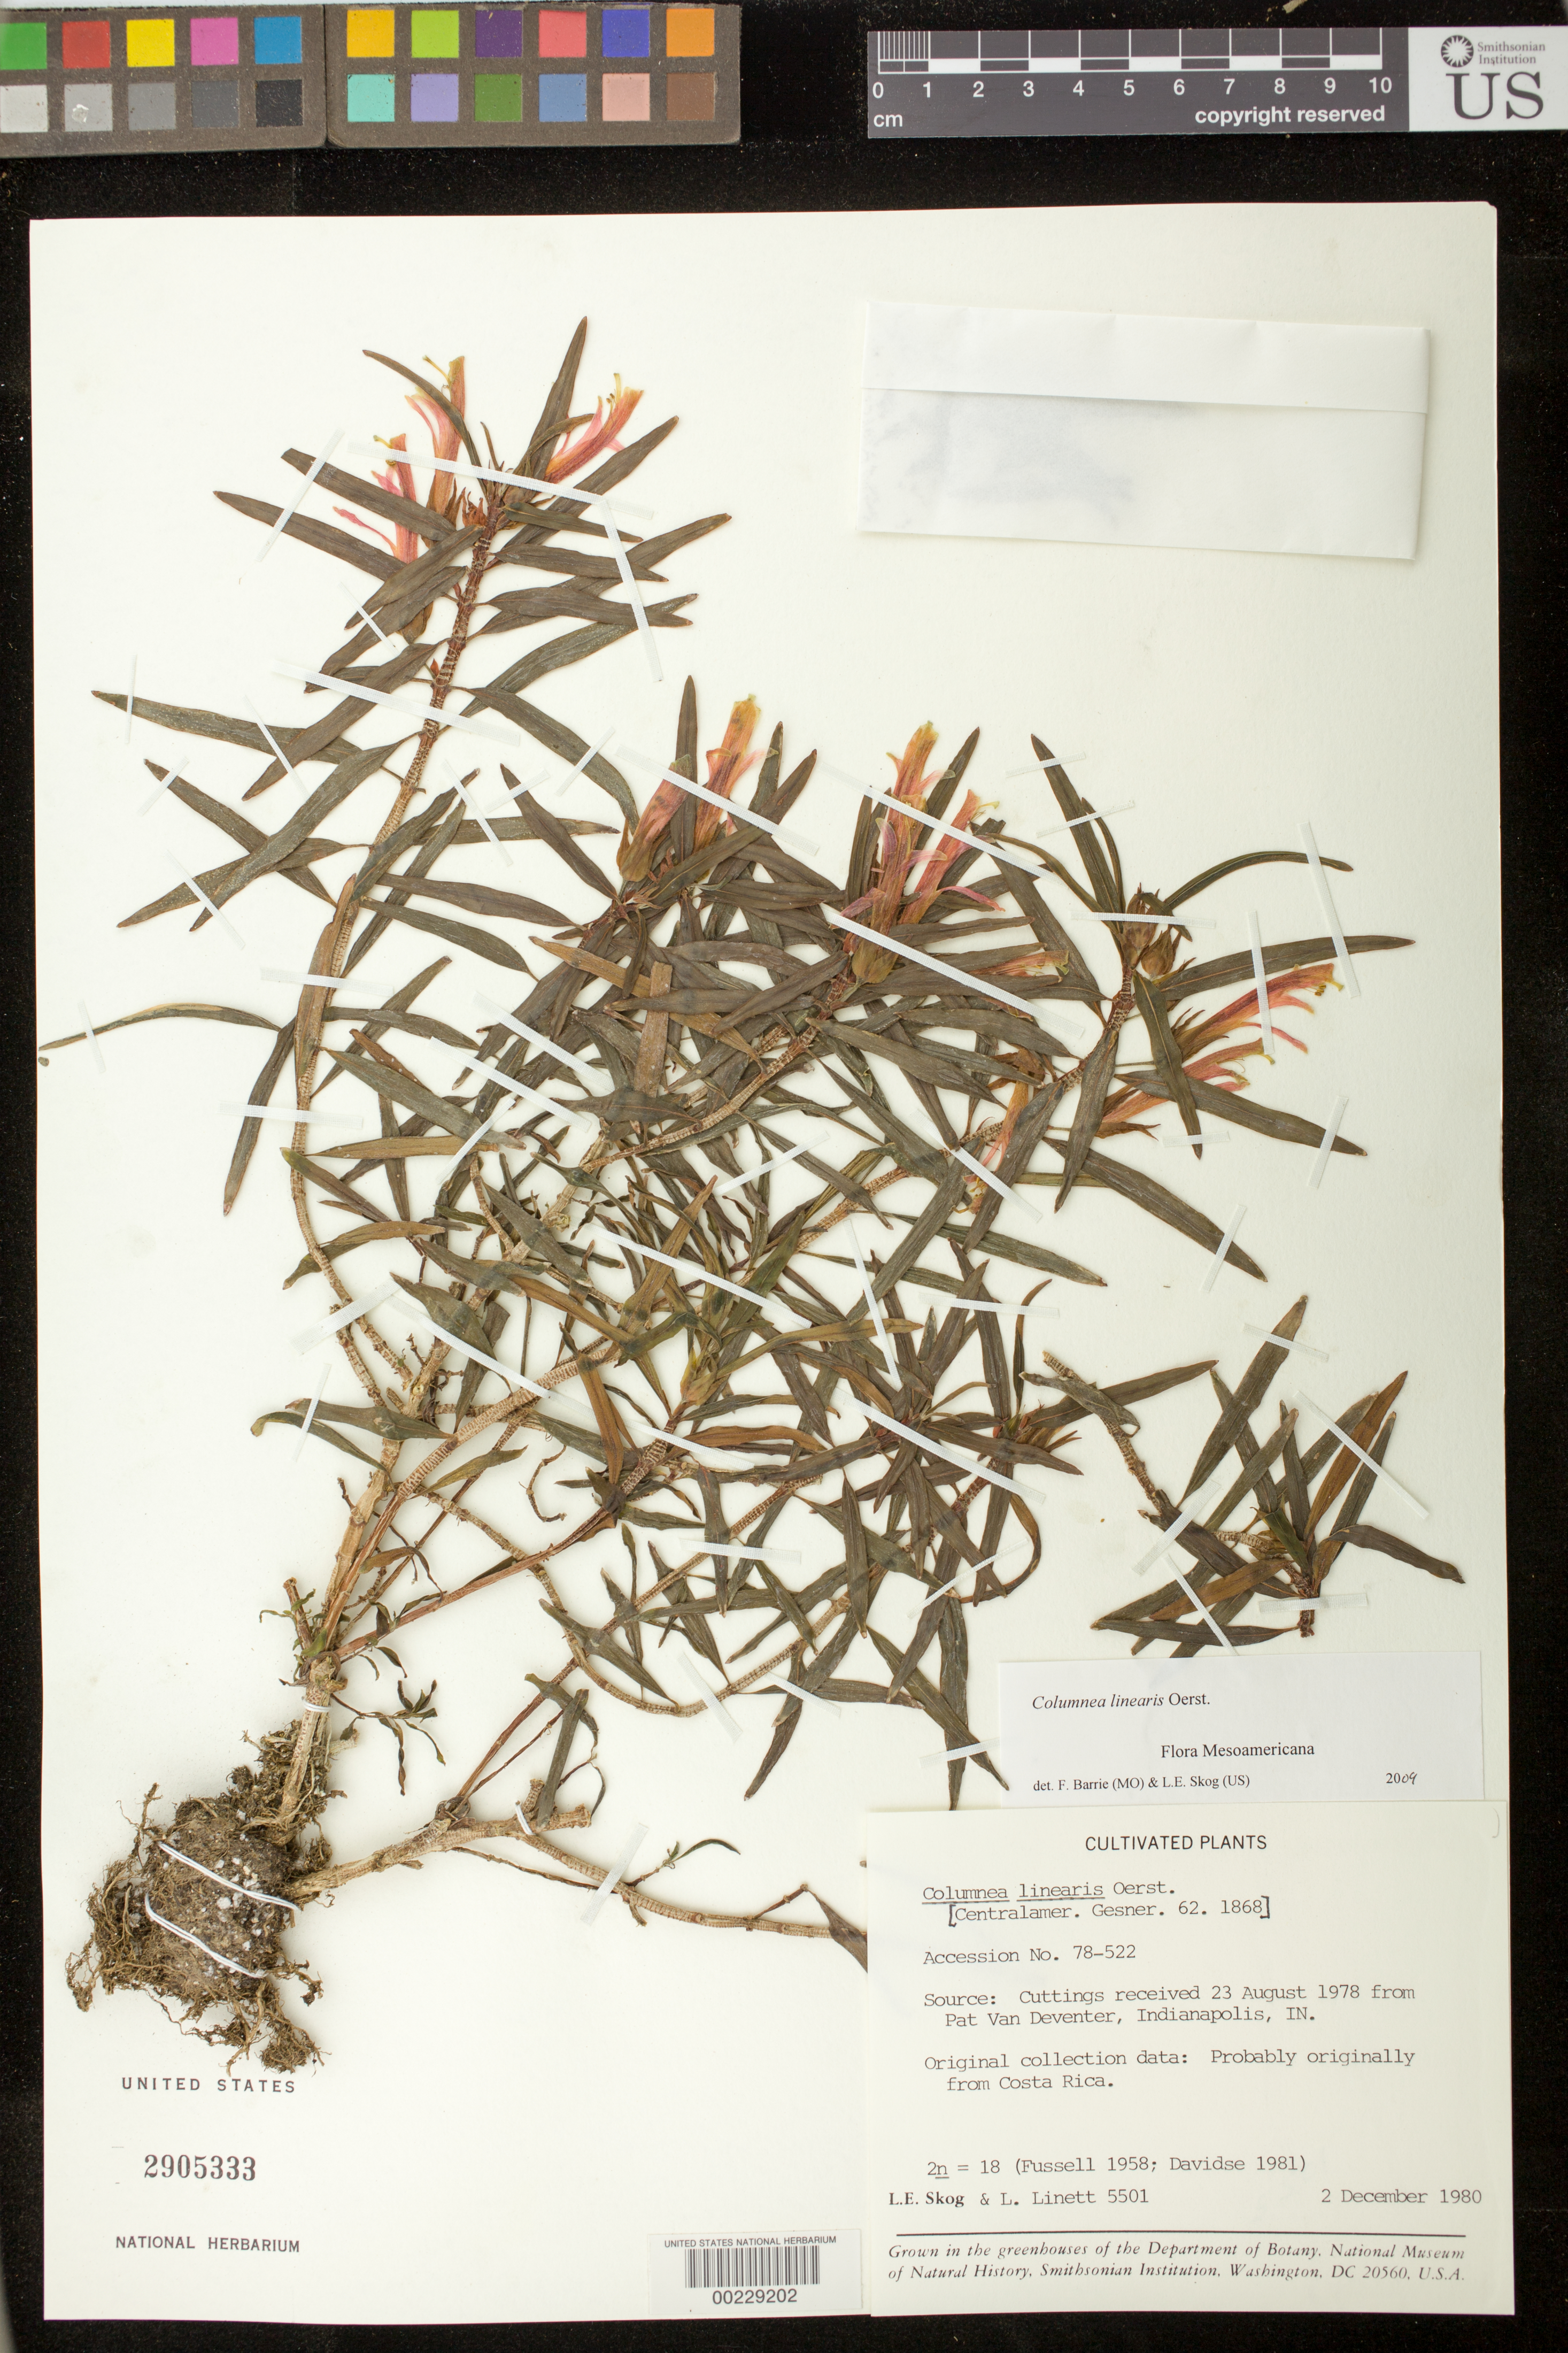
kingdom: Plantae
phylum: Tracheophyta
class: Magnoliopsida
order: Lamiales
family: Gesneriaceae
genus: Columnea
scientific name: Columnea linearis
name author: Oerst.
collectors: L. E. Skog & L. Linett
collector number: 5501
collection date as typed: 02 Dec 1980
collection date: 1980-12-02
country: Costa Rica (?)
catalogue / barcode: US 2905333